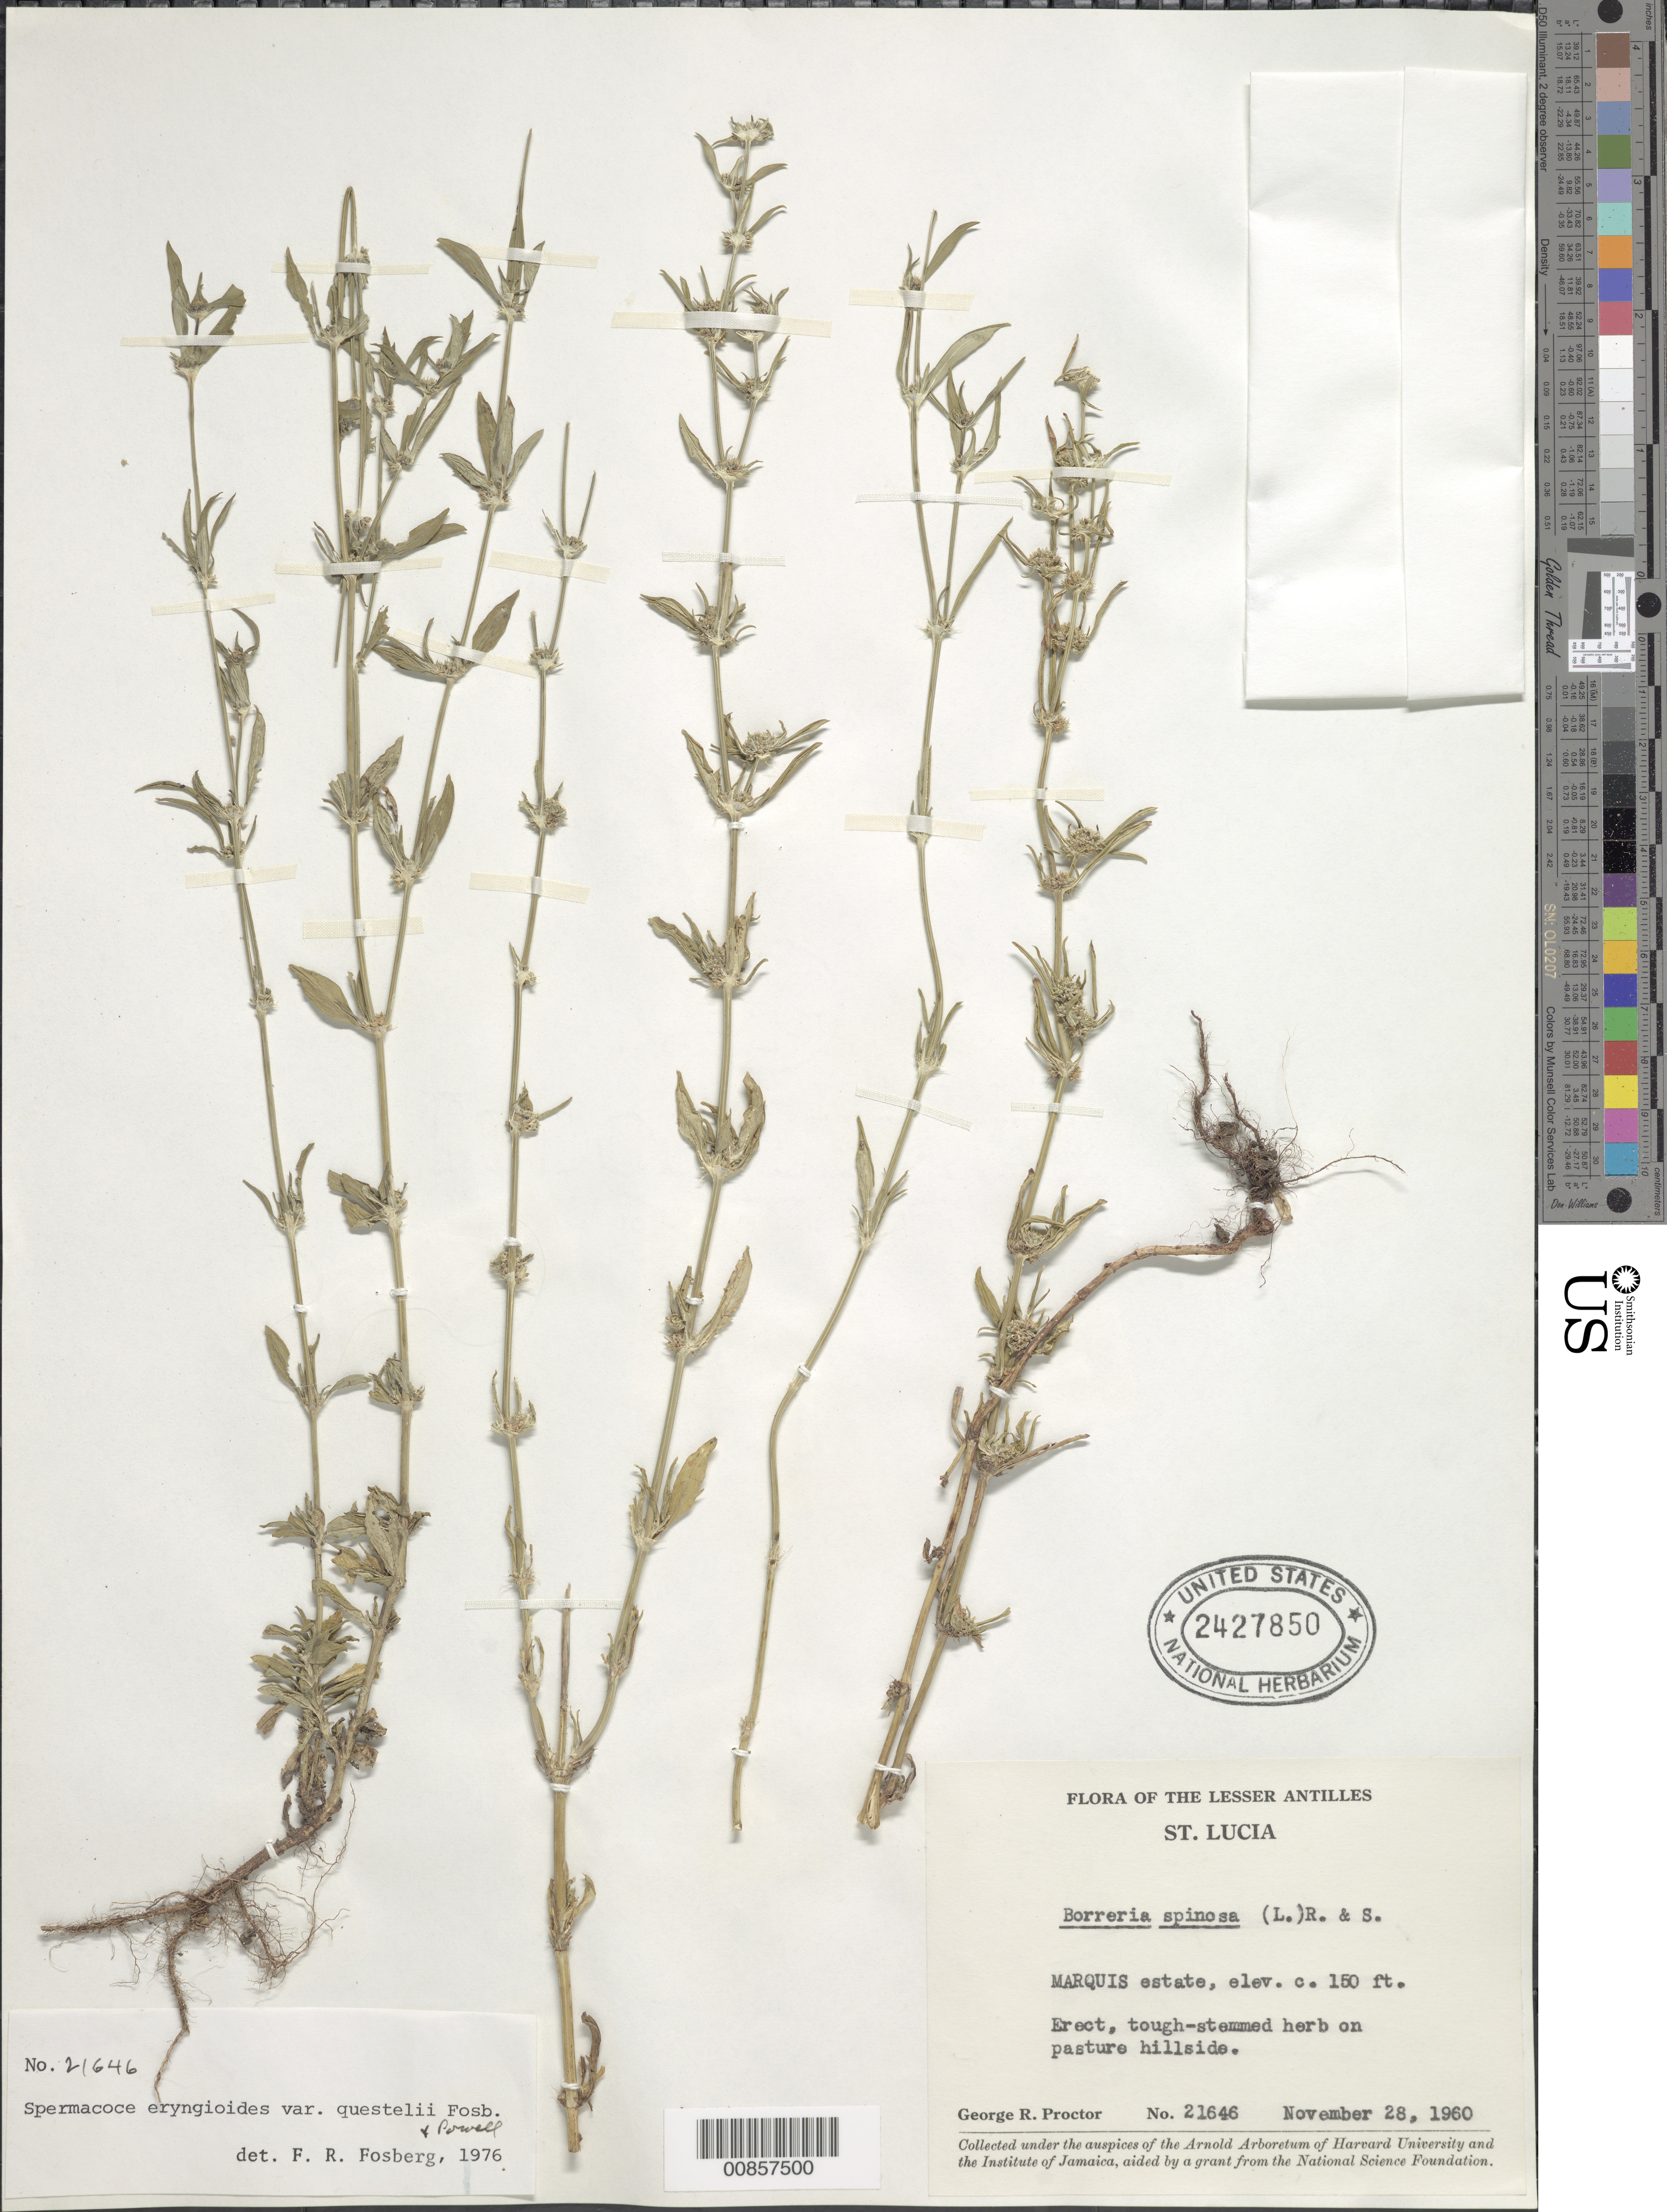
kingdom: Plantae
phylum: Tracheophyta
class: Magnoliopsida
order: Gentianales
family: Rubiaceae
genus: Spermacoce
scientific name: Spermacoce eryngioides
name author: (Cham. & Schltdl.) Kuntze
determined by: Fosberg, F. R.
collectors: G. R. Proctor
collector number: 21646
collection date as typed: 28 Nov 1960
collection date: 1960-11-28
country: St. Lucia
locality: Marquis Estate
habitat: On pasture hillside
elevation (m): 46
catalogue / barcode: US 2427850